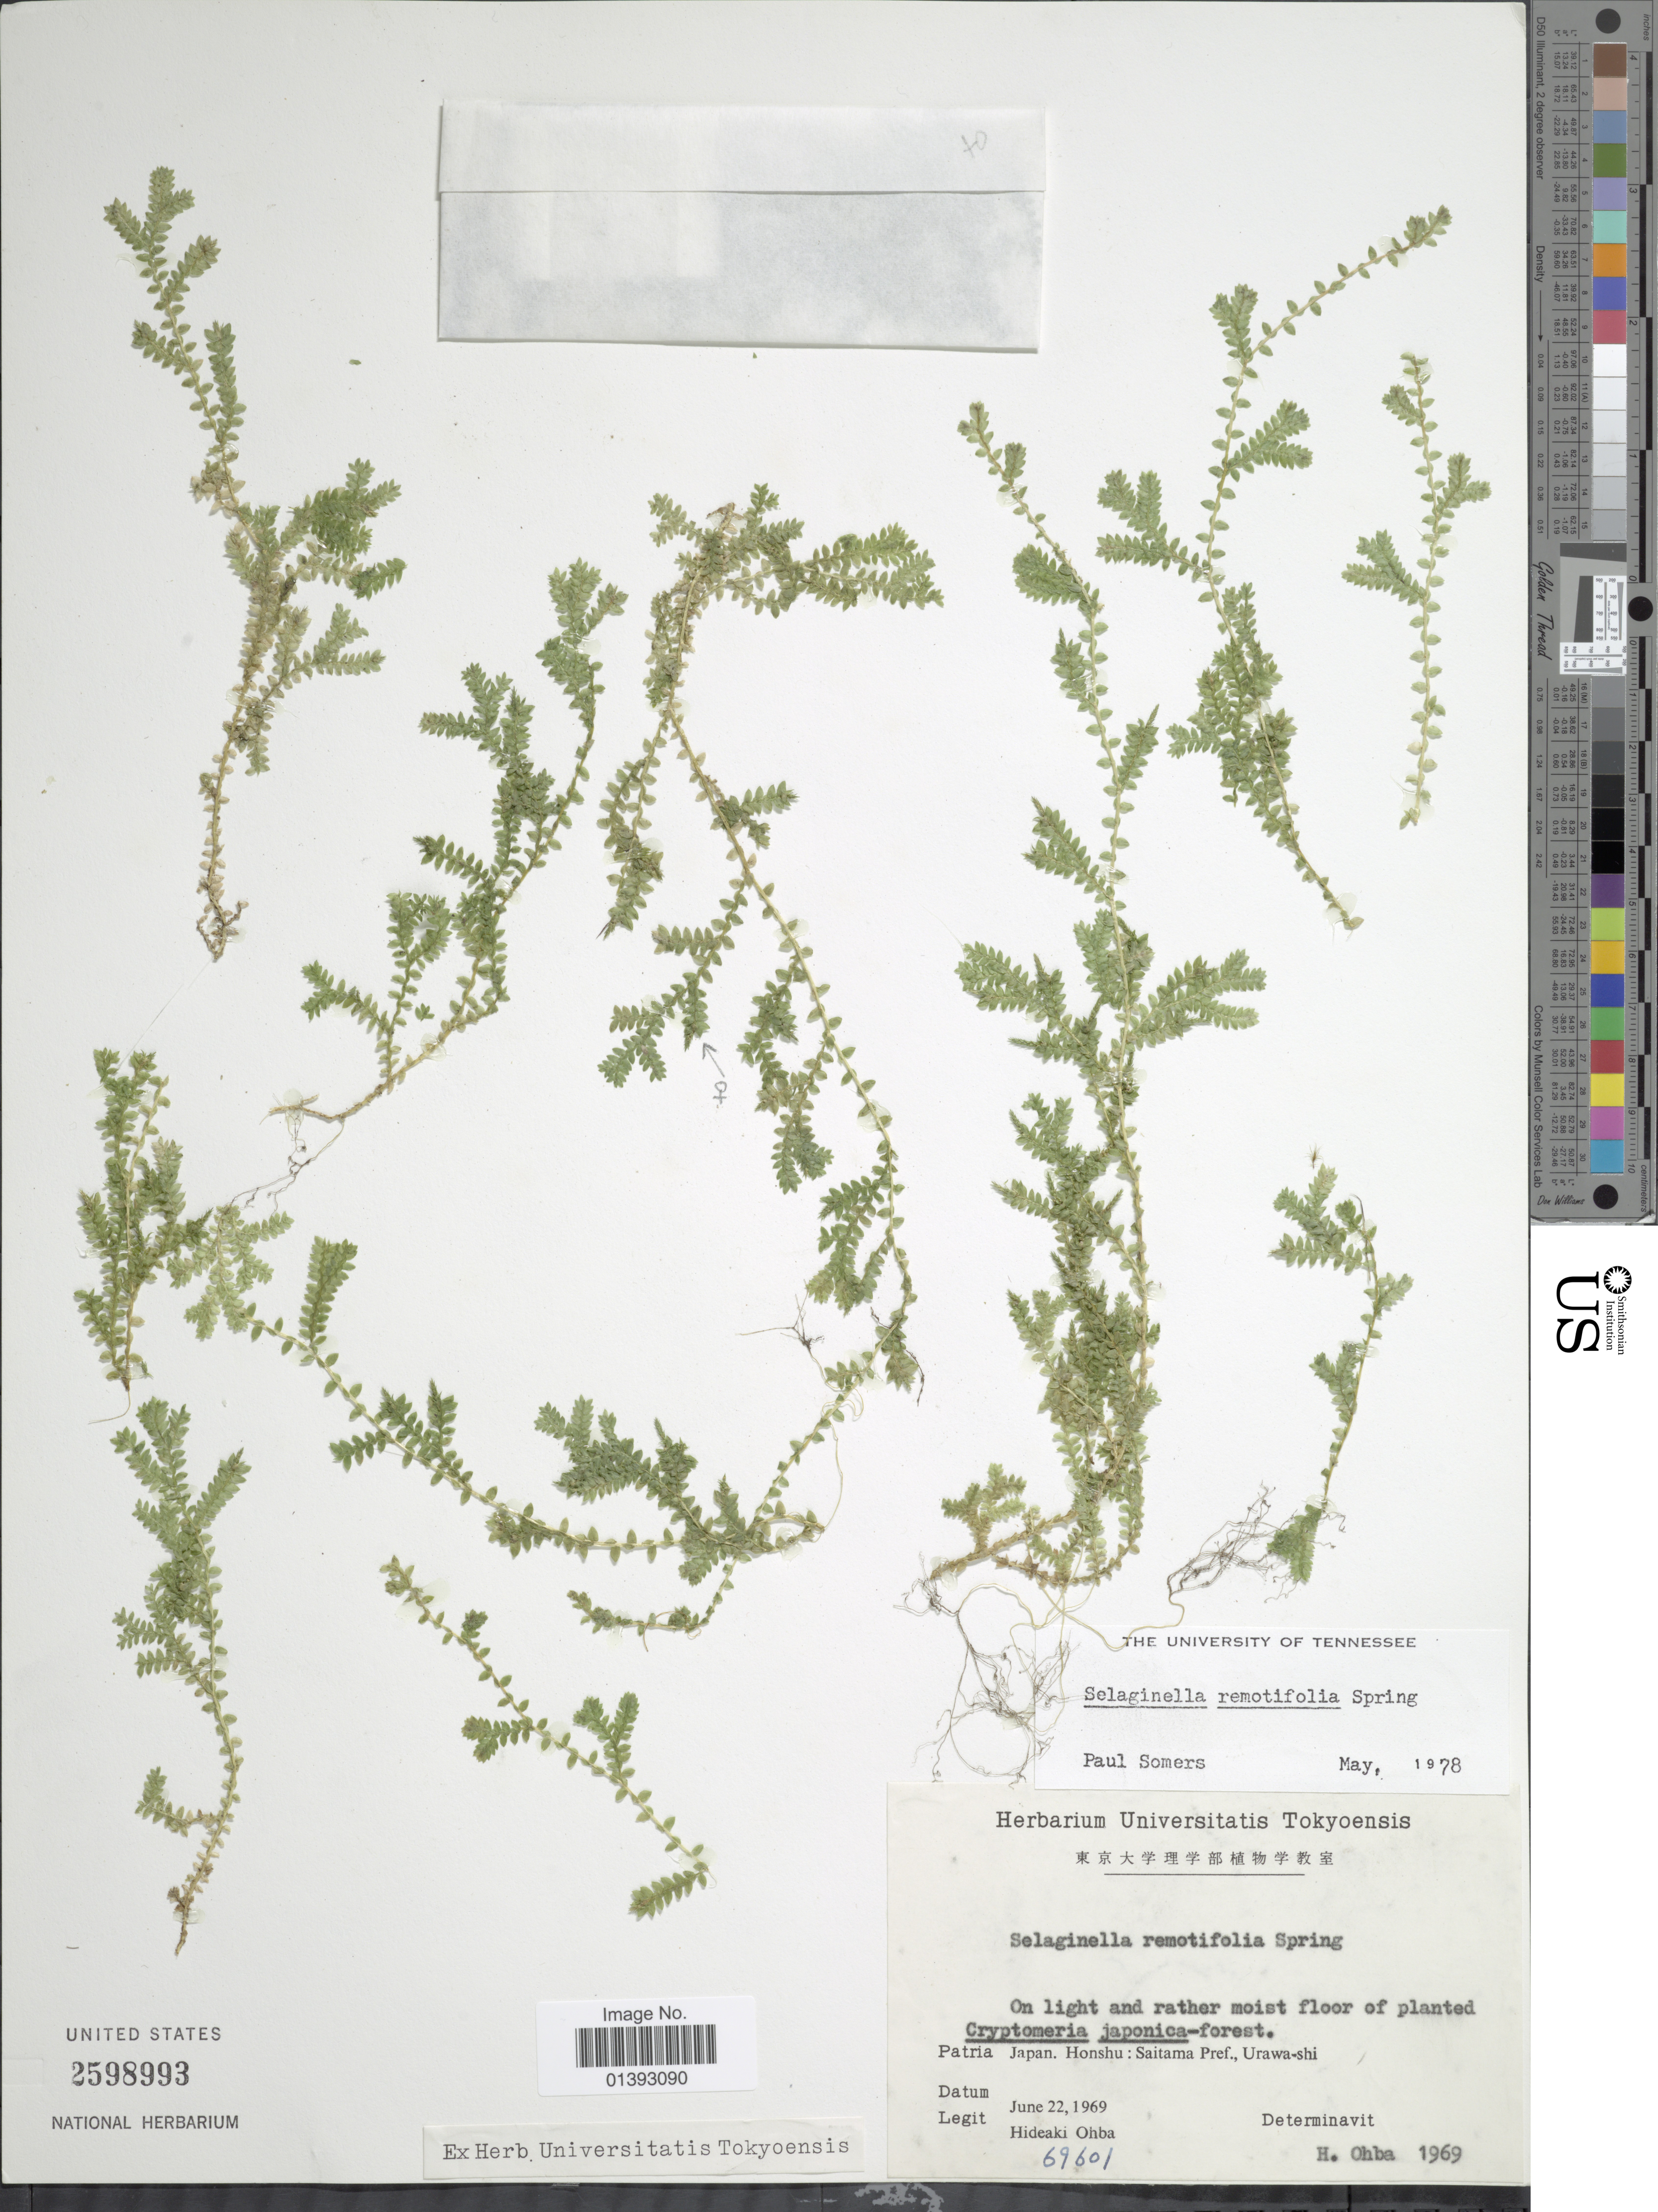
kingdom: Plantae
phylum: Tracheophyta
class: Lycopodiopsida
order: Selaginellales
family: Selaginellaceae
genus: Selaginella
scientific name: Selaginella remotifolia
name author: Spring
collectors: H. Ohba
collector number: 69601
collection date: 1969-06-22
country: Japan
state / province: Saitama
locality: On light and rather moist floor, Patria Japan Honshu: Saitama Pref., Urawa-shi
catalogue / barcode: US 2598993